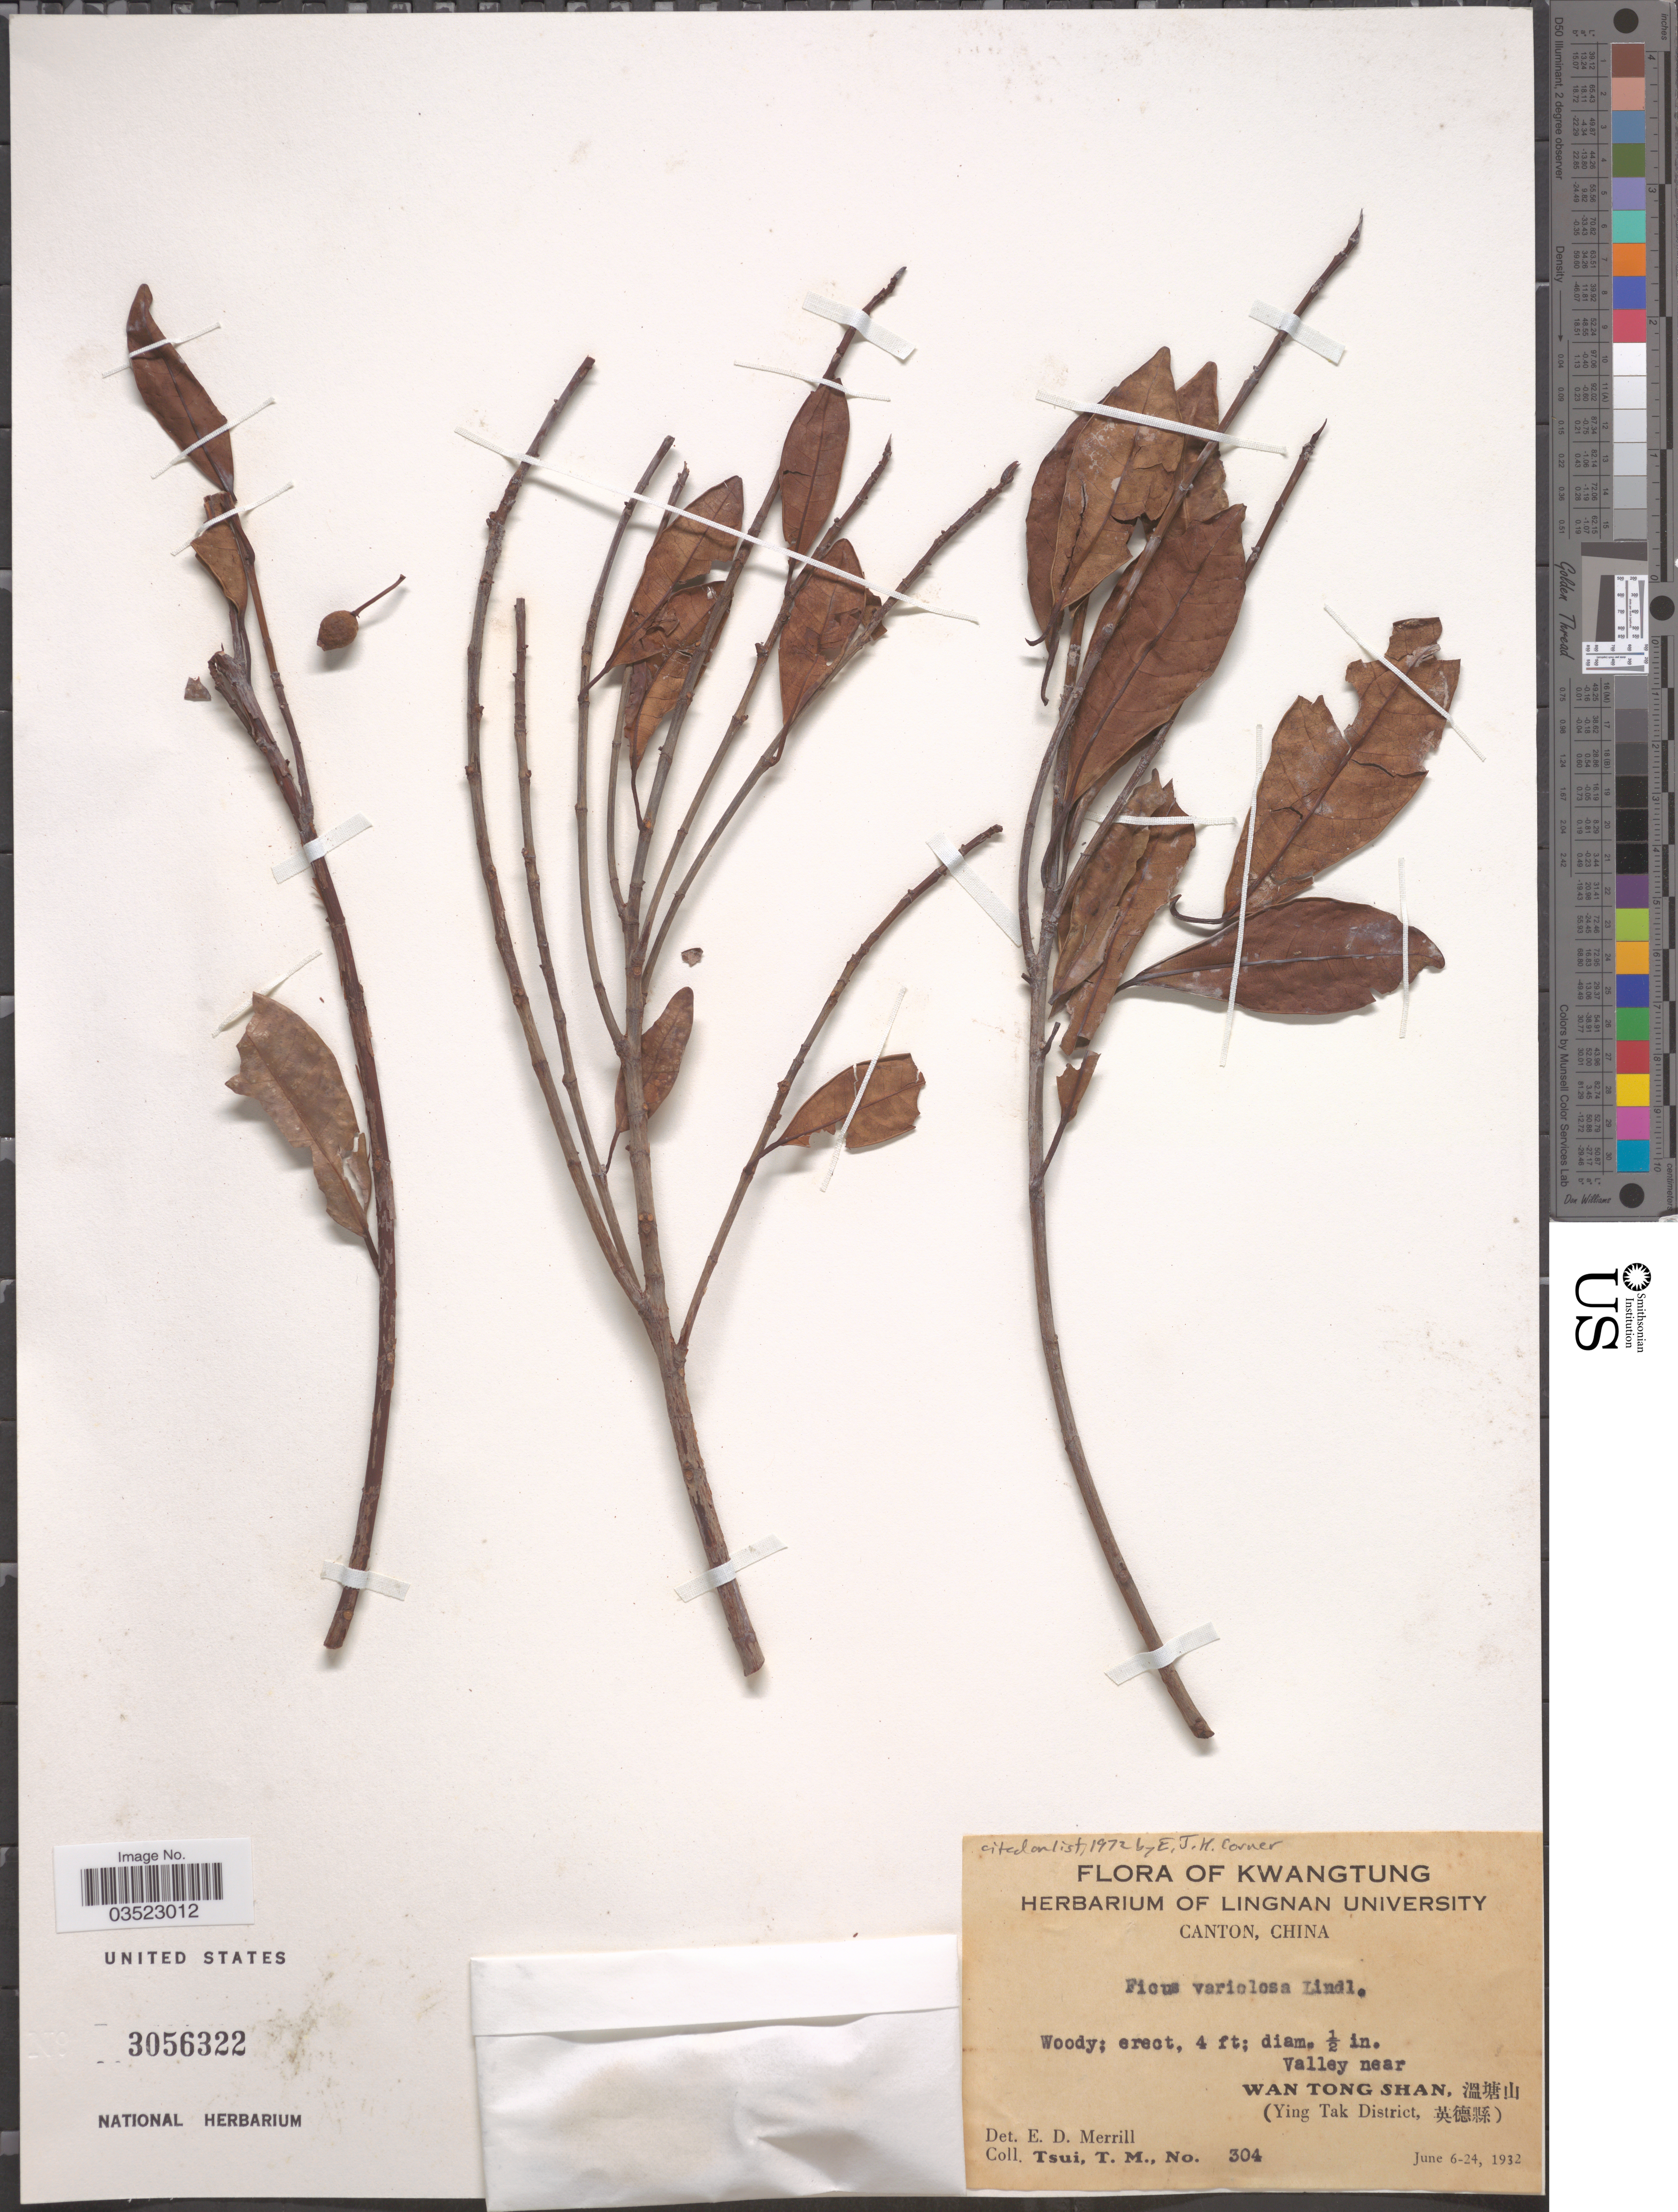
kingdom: Plantae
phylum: Tracheophyta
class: Magnoliopsida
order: Rosales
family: Moraceae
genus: Ficus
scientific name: Ficus variolosa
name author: Lindl. ex Benth.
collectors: T. Tsui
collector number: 304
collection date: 1932-06-06/1932-06-24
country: China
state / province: Guangdong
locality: Kwangtung. Valley near Wan Tong Shan, X. (Ying Tak District, X).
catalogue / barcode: US 3056322